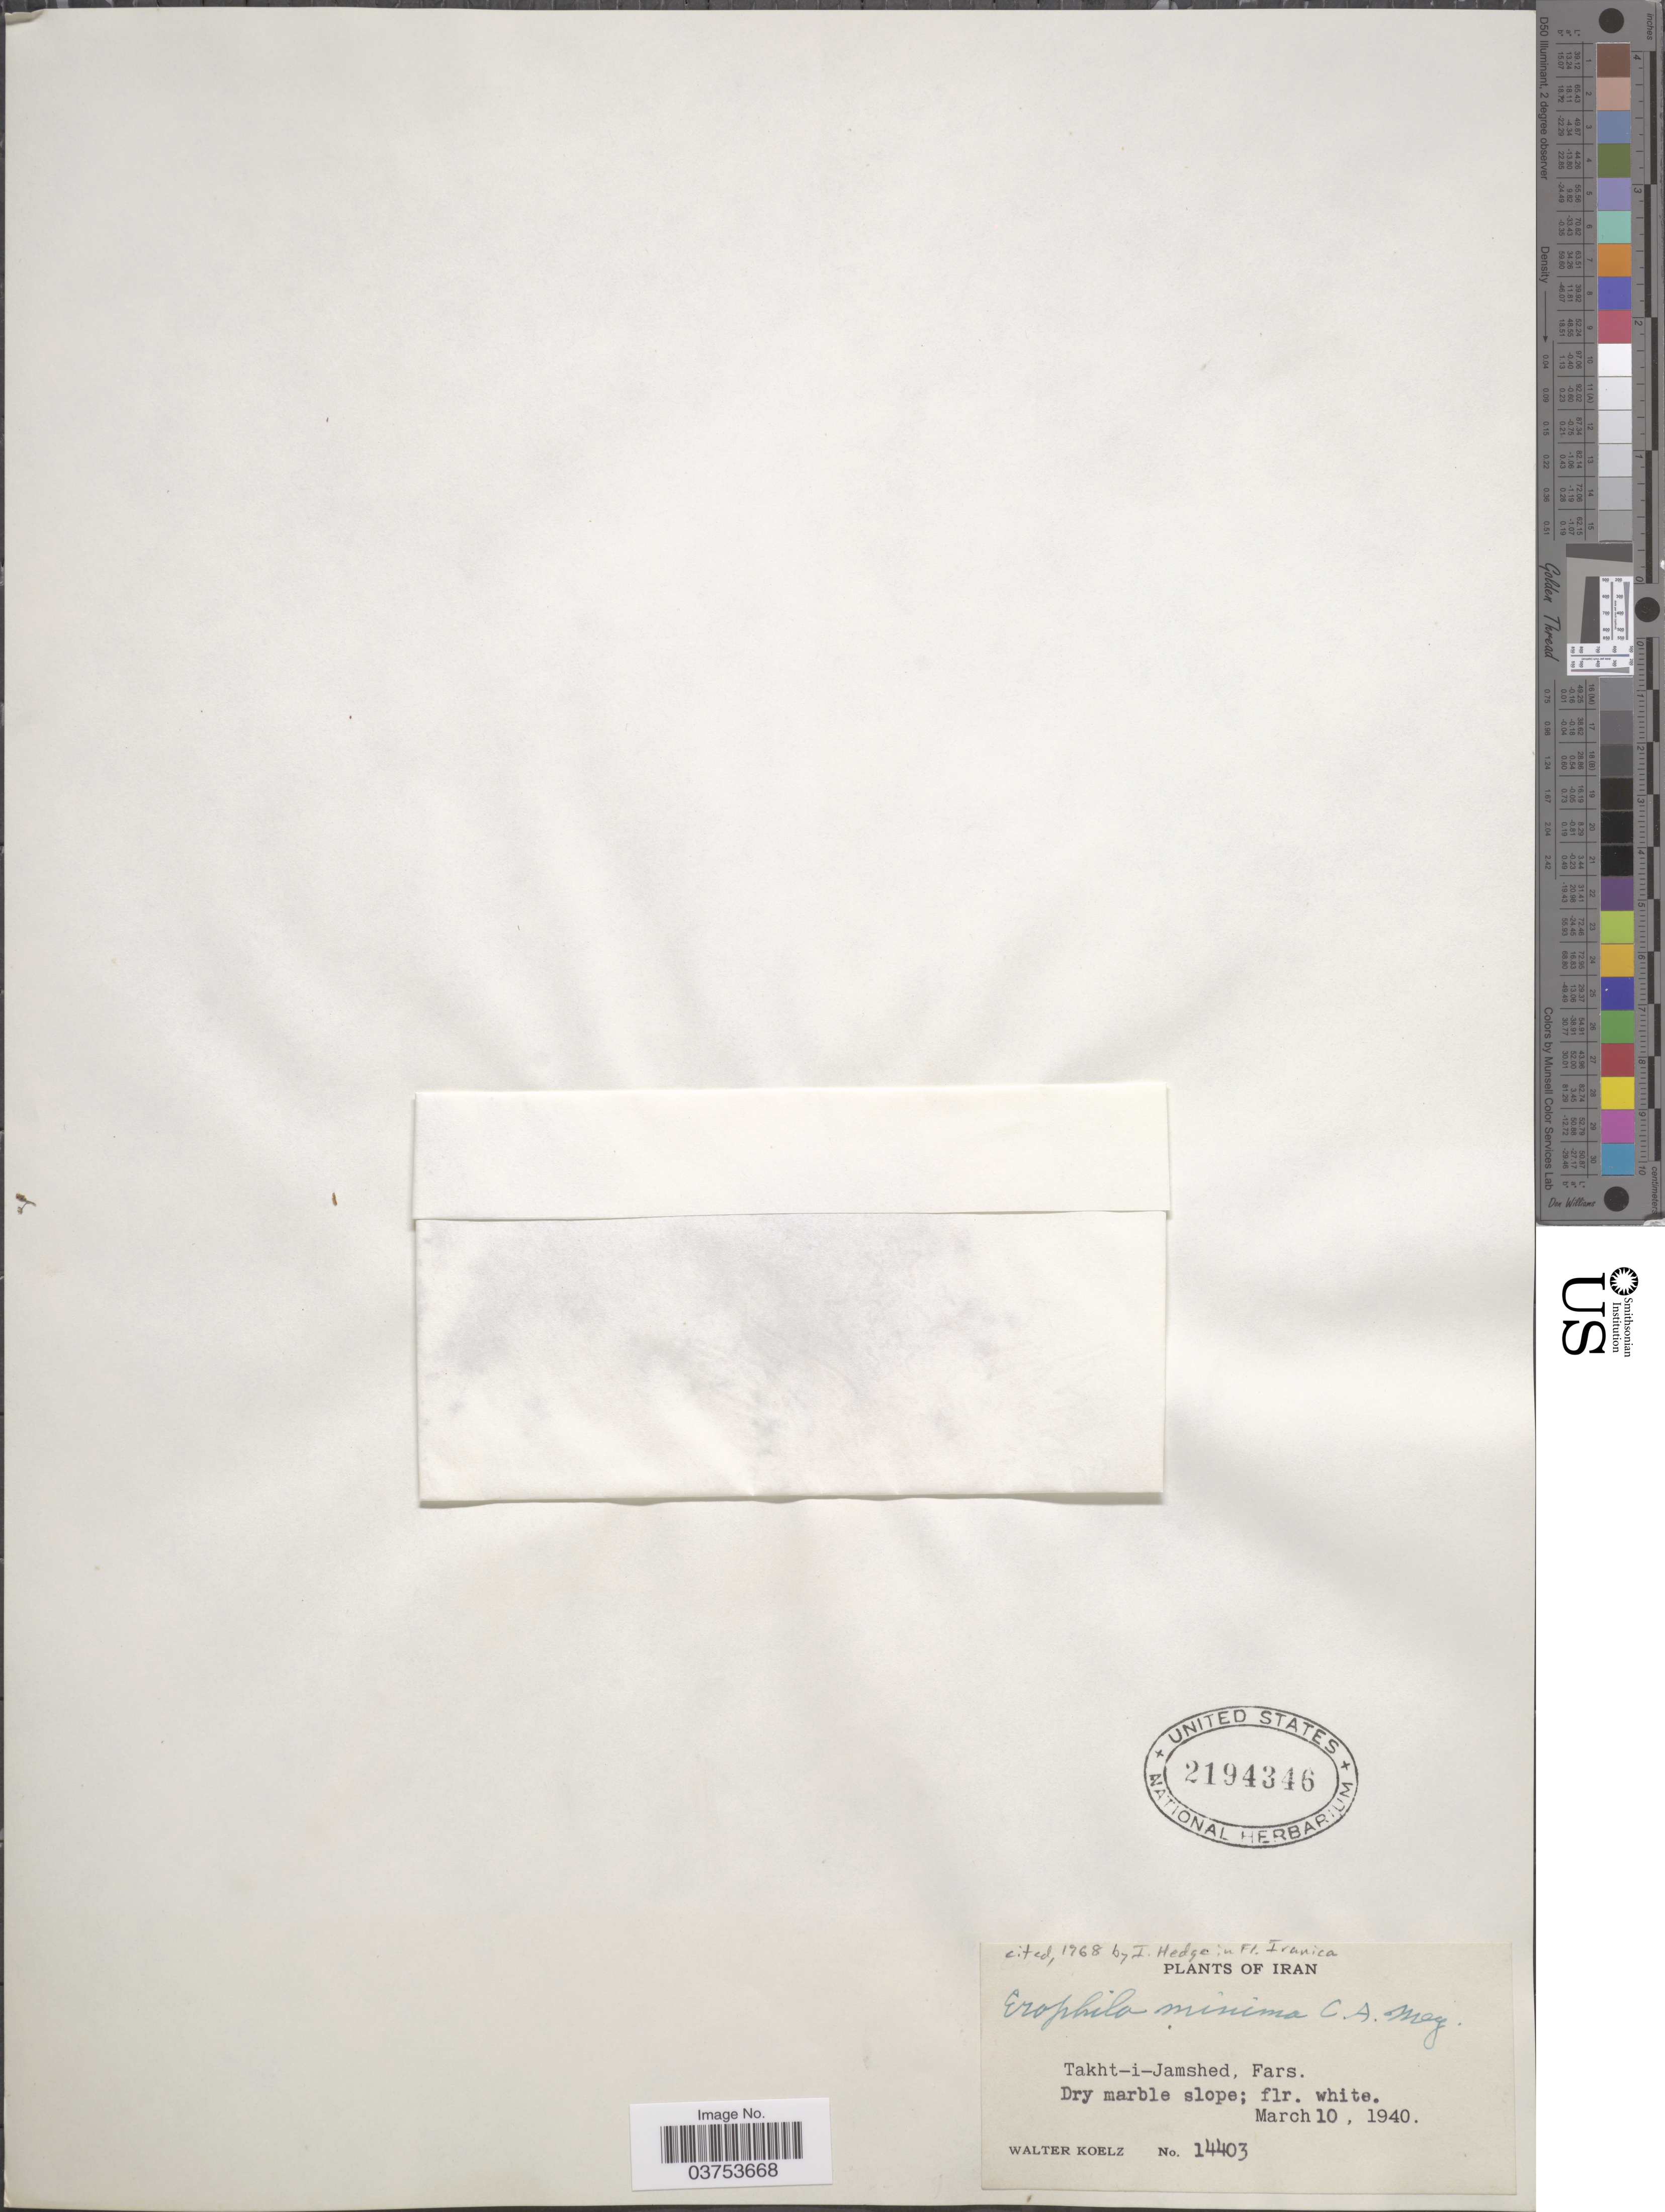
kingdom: Plantae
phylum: Tracheophyta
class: Magnoliopsida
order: Brassicales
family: Brassicaceae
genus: Erophila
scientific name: Erophila minima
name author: C.A. Mey.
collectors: W. N. Koelz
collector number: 14403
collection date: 1940-03-10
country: Iran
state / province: Fars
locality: Takht-i-Jamshed.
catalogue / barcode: US 2194346